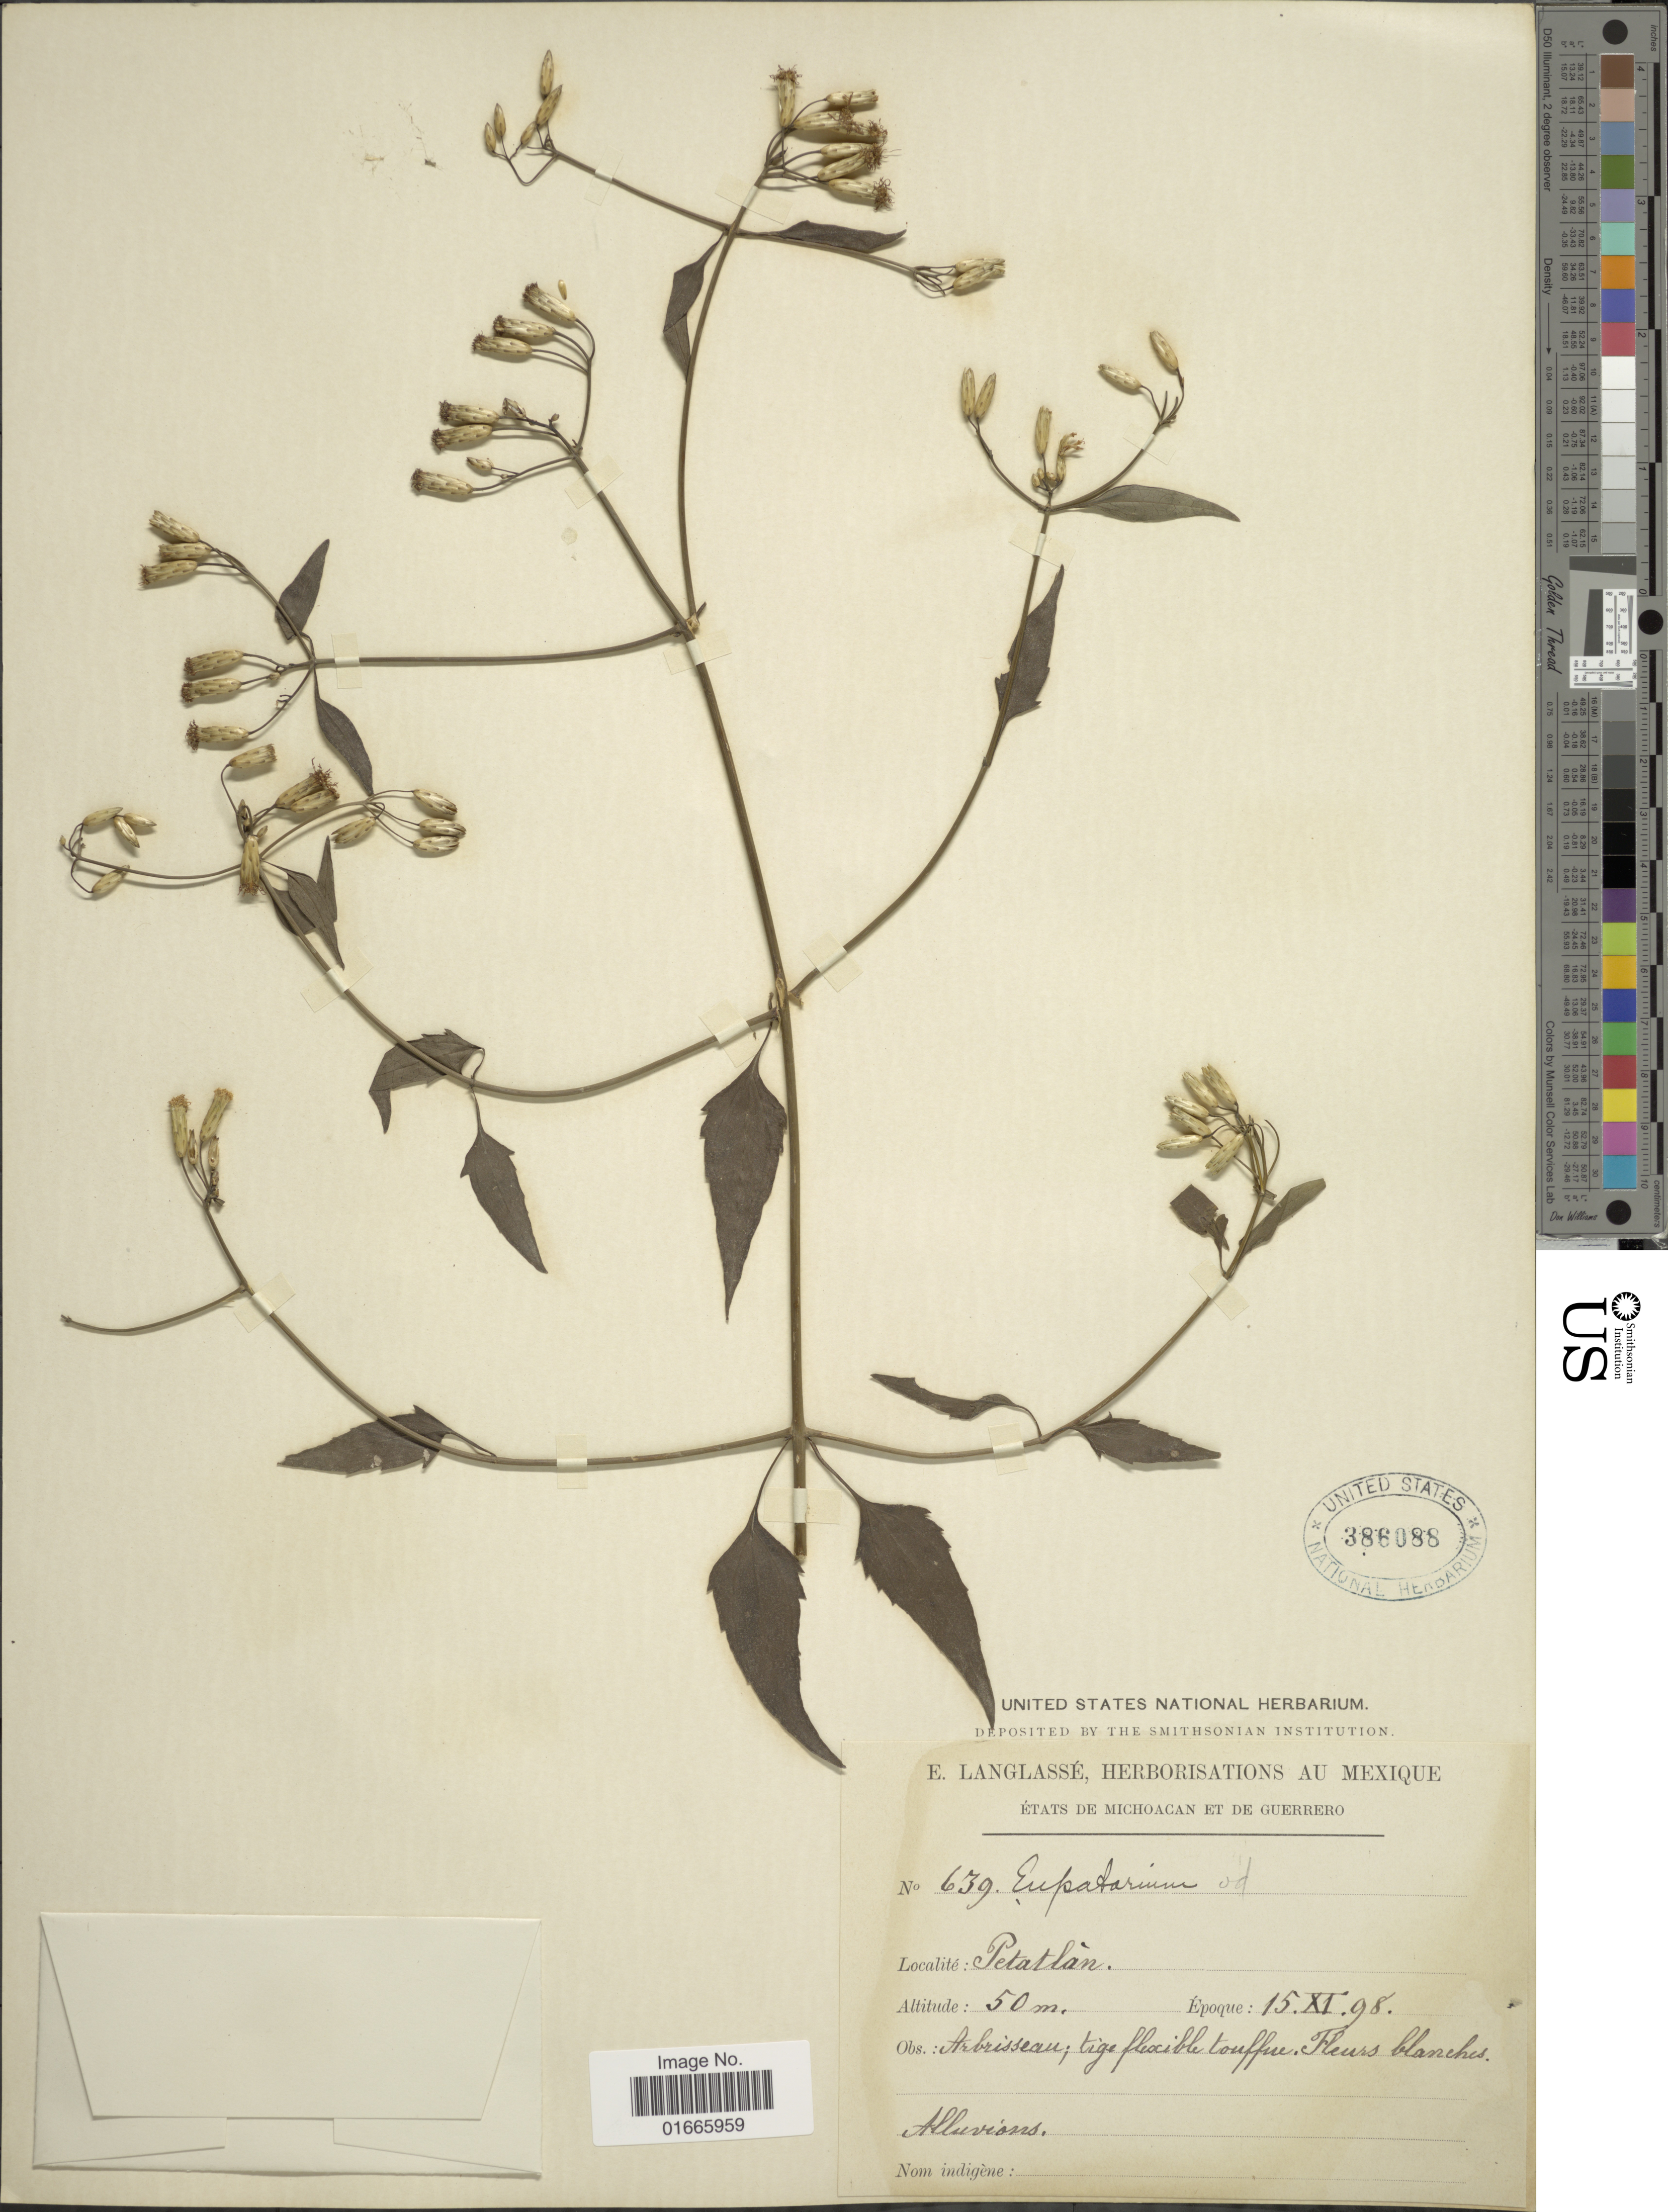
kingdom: Plantae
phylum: Tracheophyta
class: Magnoliopsida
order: Asterales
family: Asteraceae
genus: Chromolaena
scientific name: Chromolaena odorata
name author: (L.) R.M. King & H. Rob.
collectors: E. Langlassé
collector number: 639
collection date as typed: Transcribed d/m/y: 15/11/98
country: Mexico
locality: Petatlan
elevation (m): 50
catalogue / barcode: US 386088